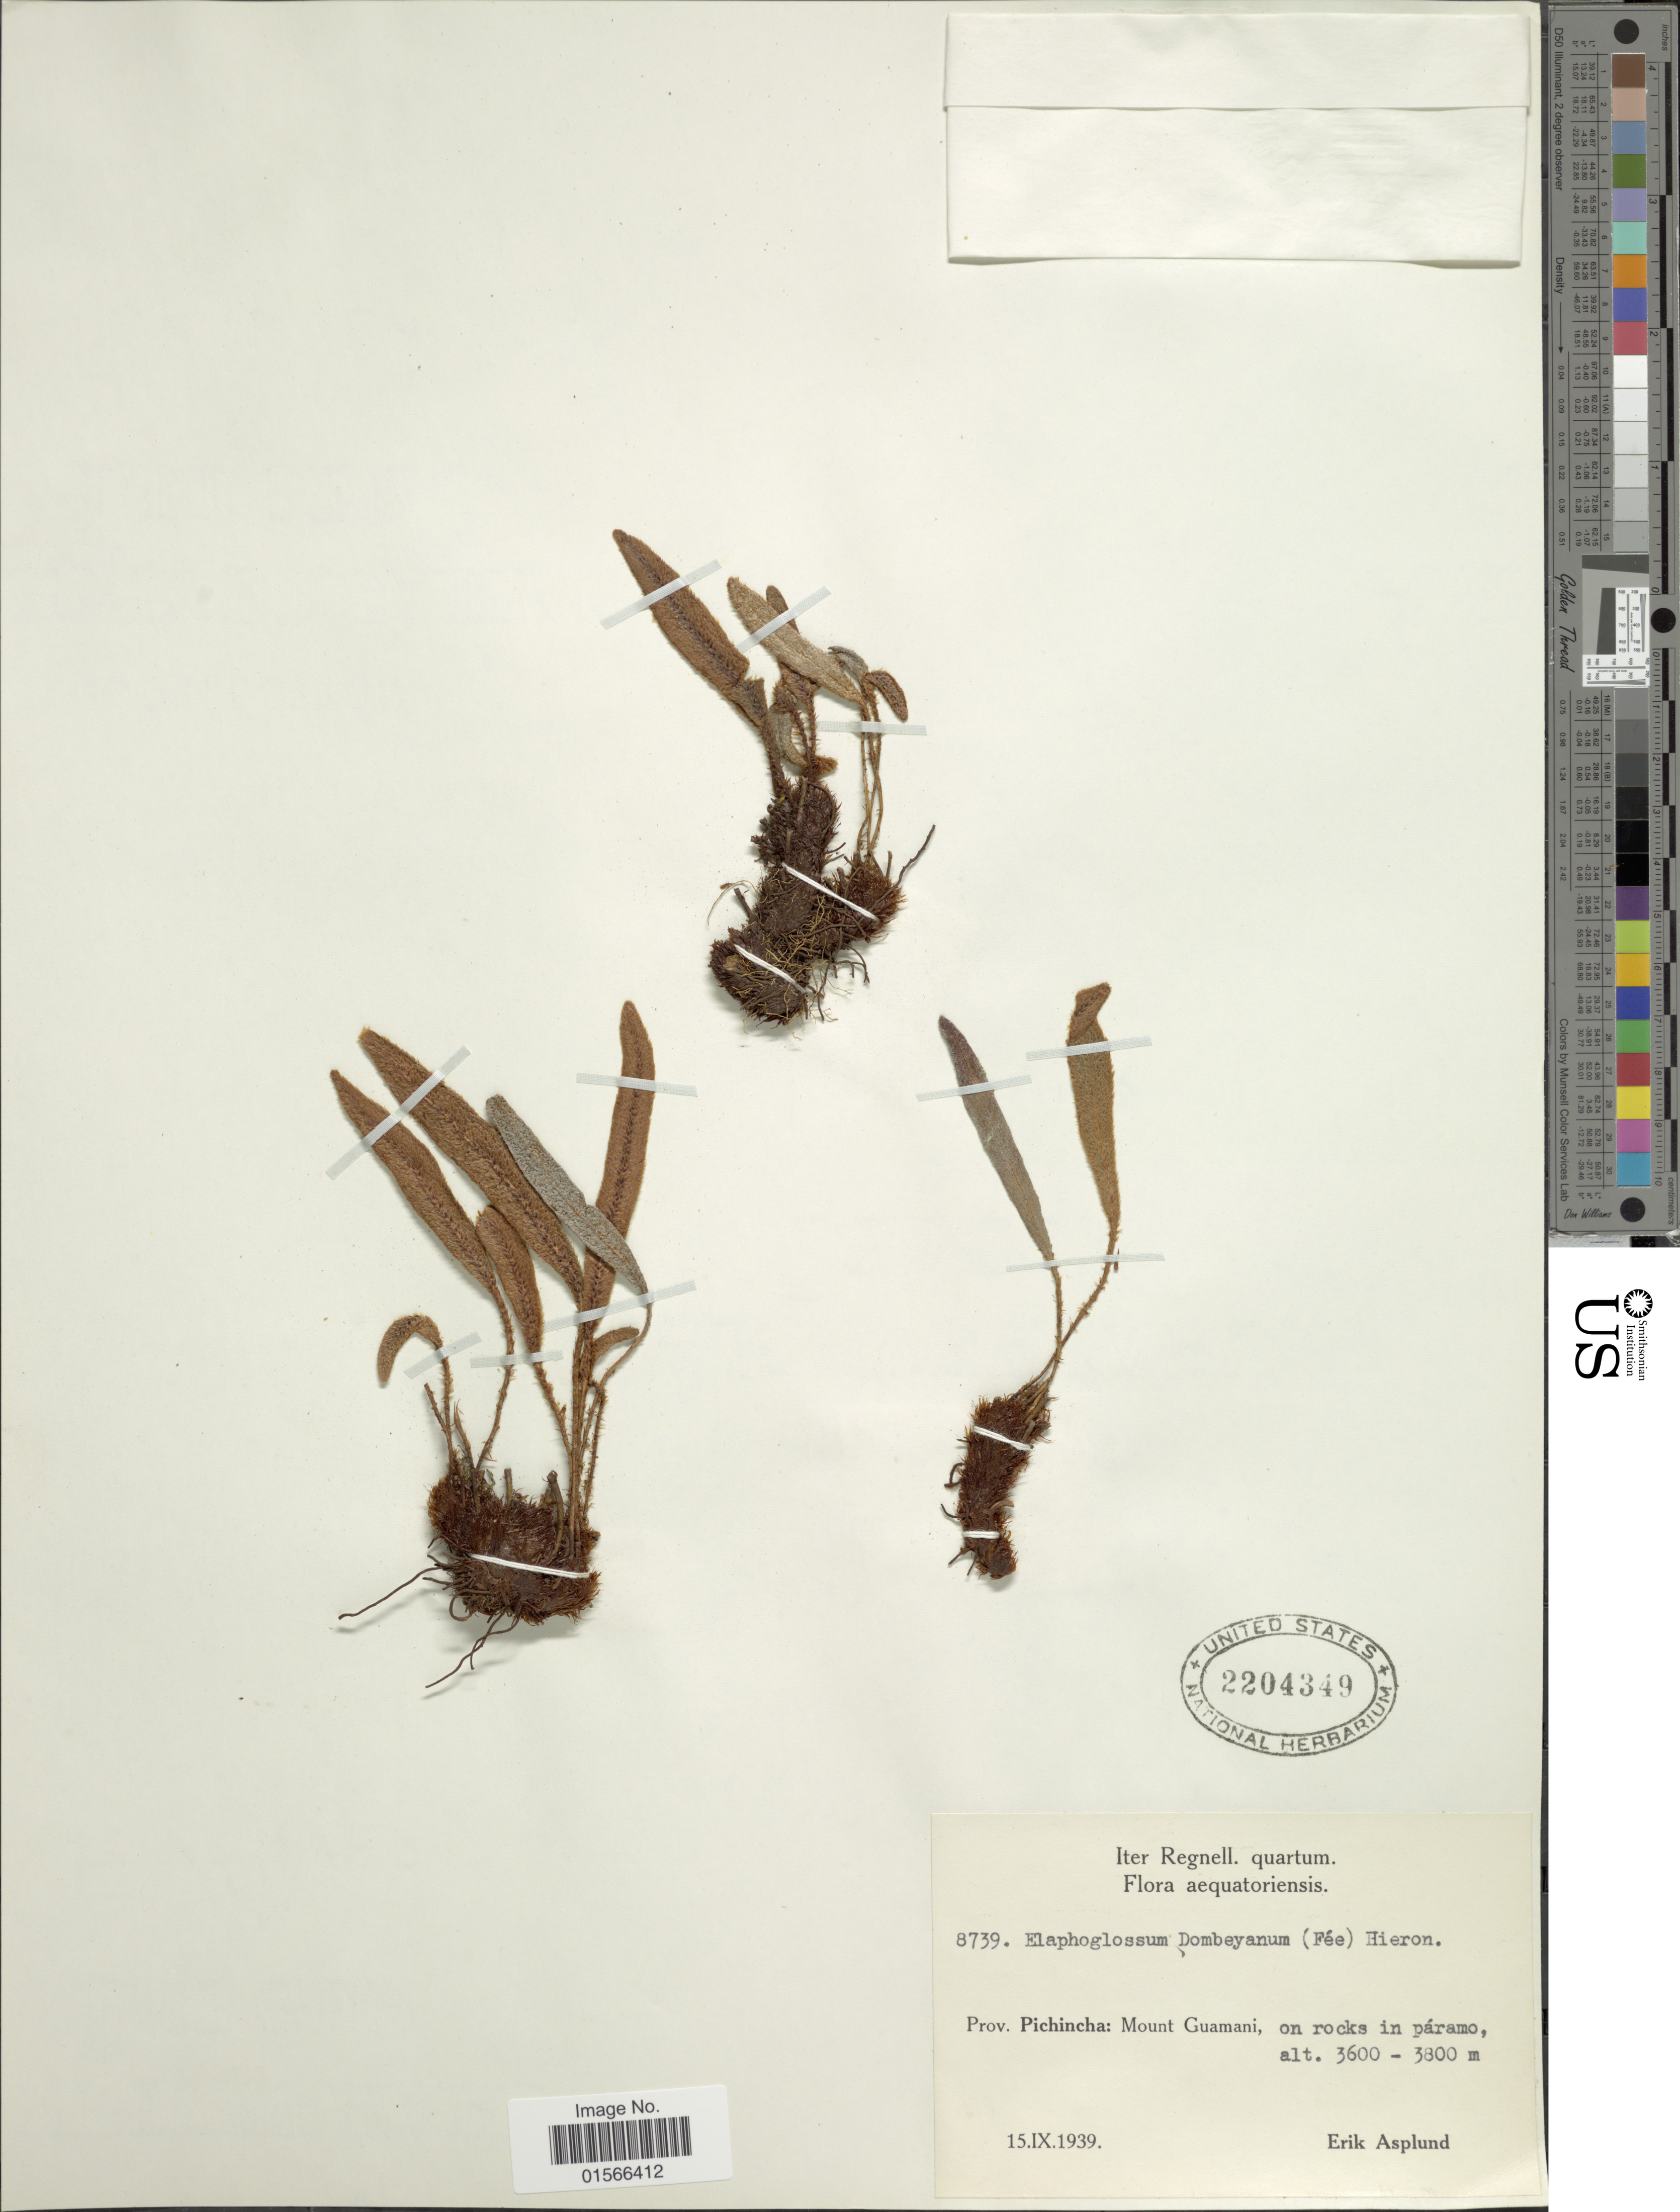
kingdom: Plantae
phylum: Tracheophyta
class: Polypodiopsida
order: Polypodiales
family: Dryopteridaceae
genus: Elaphoglossum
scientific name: Elaphoglossum dombeyanum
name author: (Fée) T.B. Moore & Houlston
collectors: E. Asplund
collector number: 8739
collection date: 1939-09-15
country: Ecuador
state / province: Pichincha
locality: Mount Guamani, on rocks in páramo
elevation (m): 3600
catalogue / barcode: US 2204349